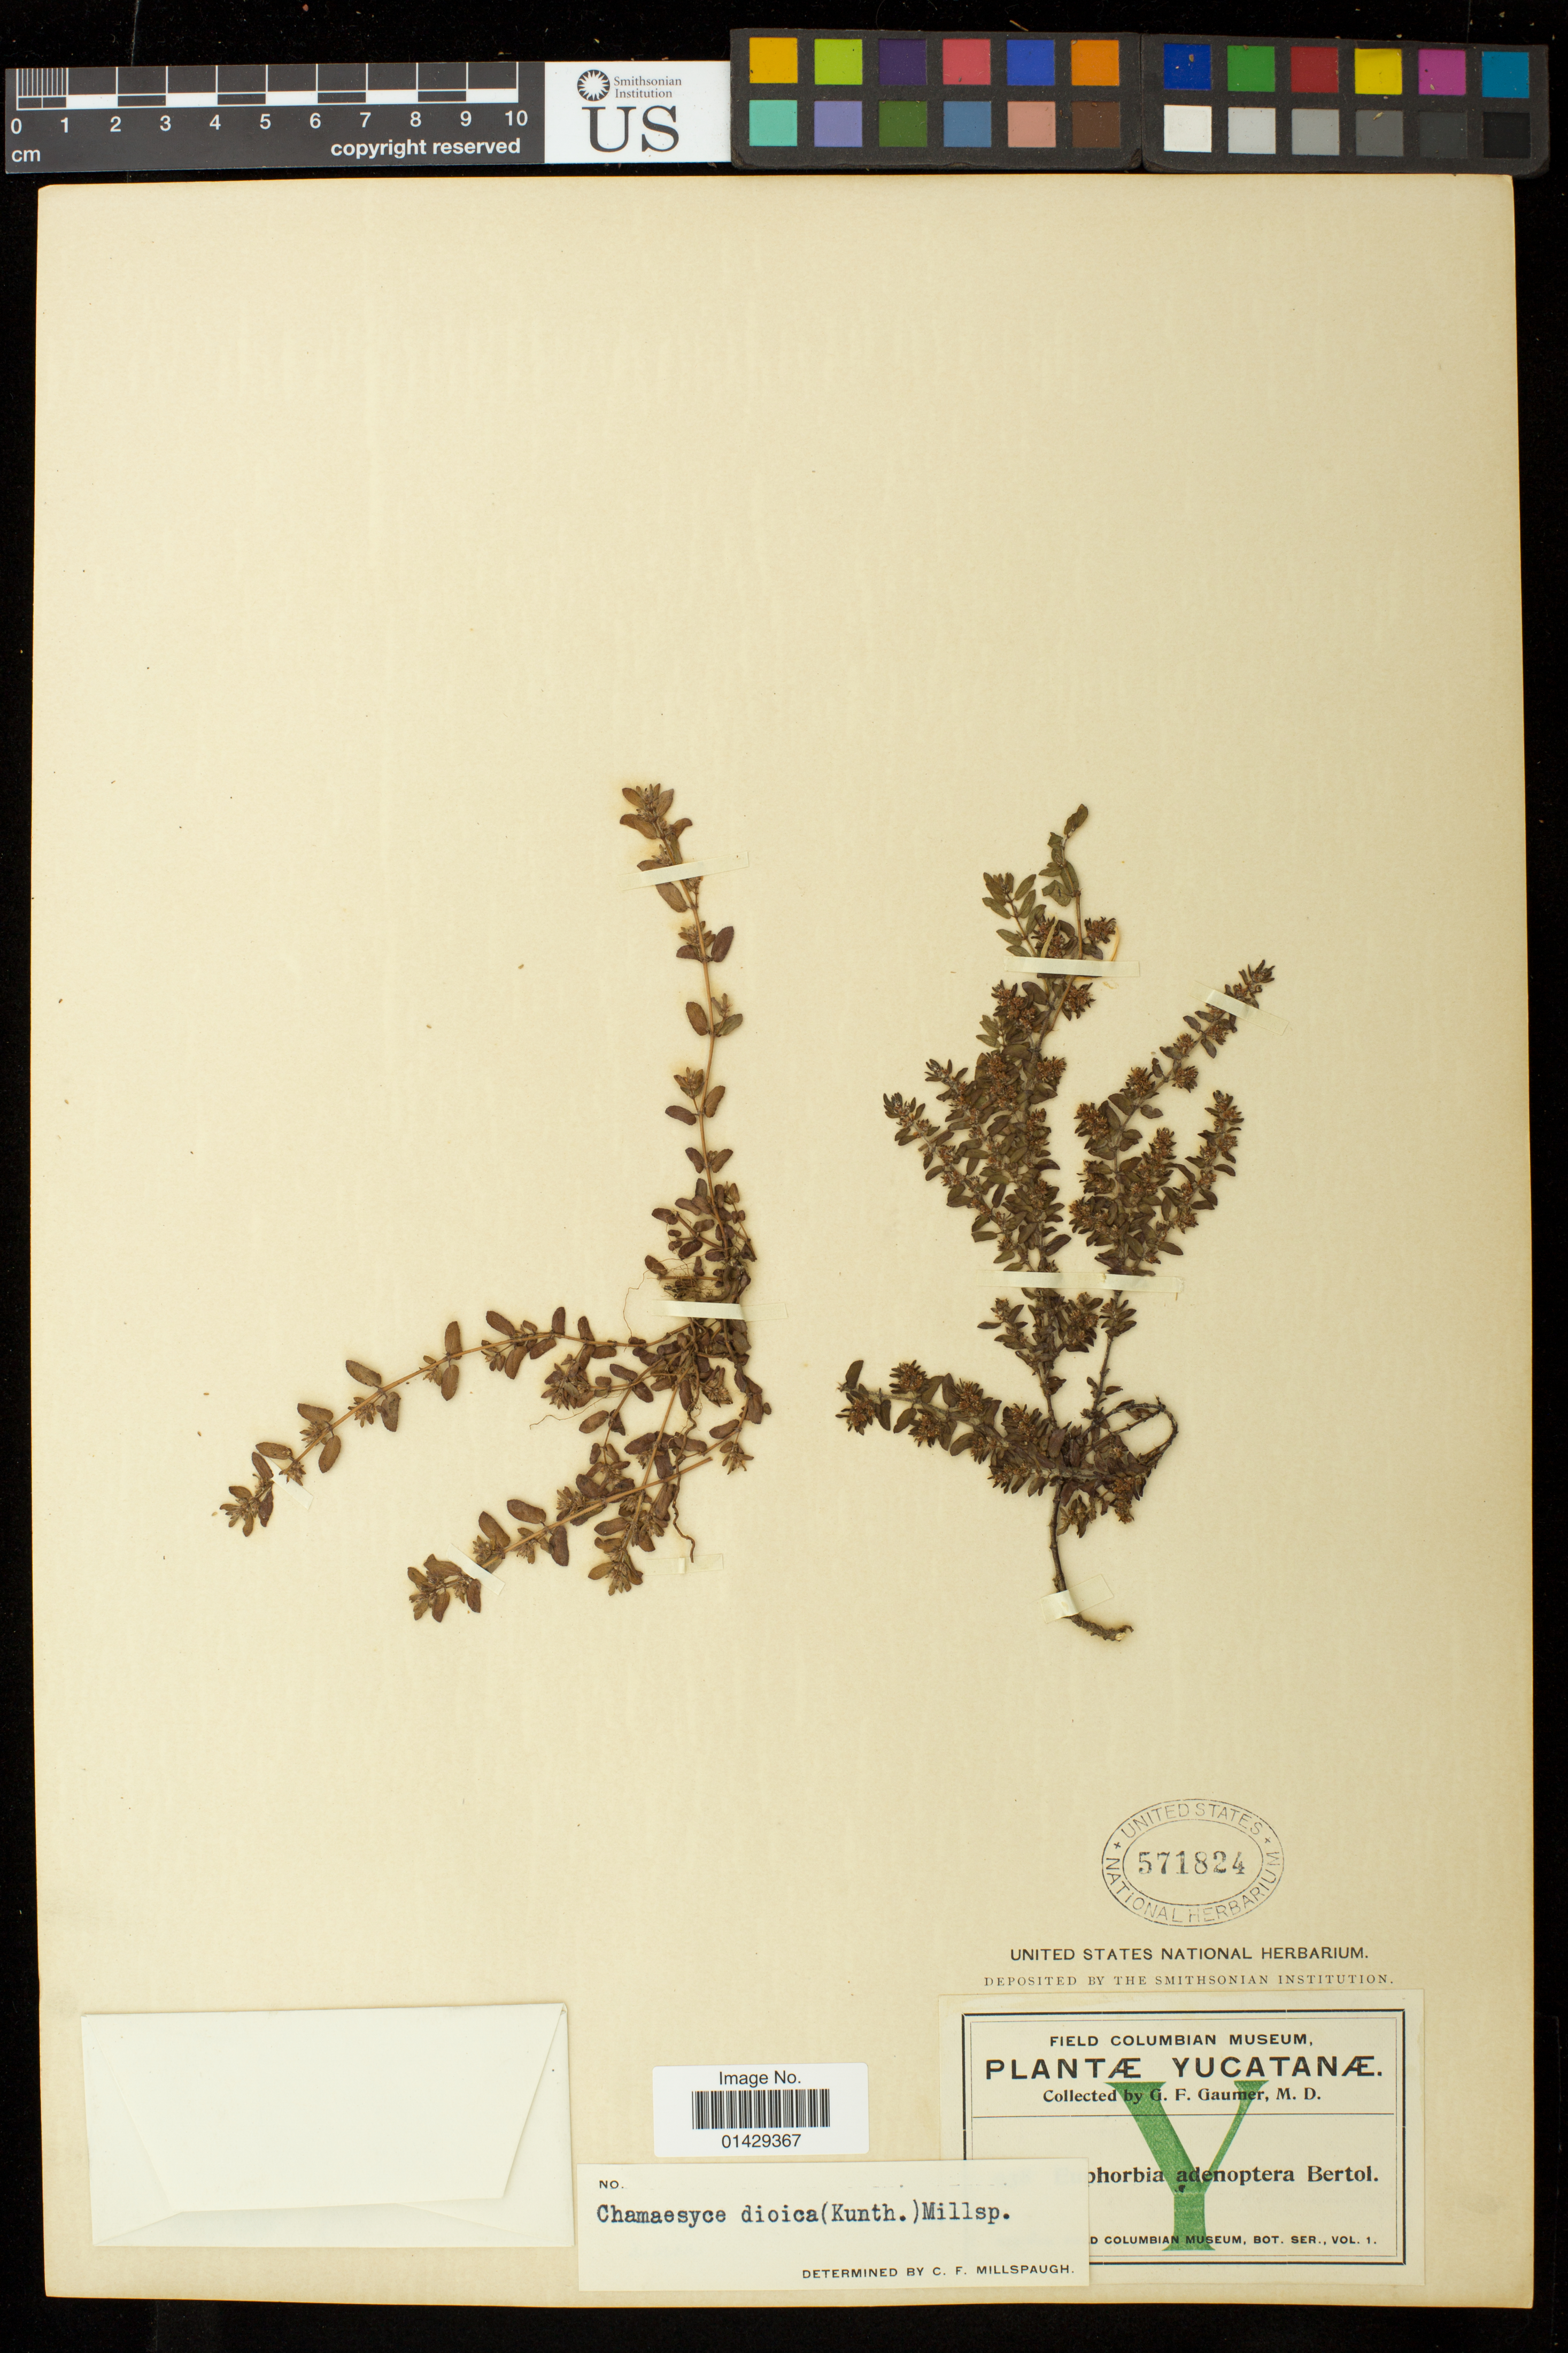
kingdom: Plantae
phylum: Tracheophyta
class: Magnoliopsida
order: Malpighiales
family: Euphorbiaceae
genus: Euphorbia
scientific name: Euphorbia dioeca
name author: Kunth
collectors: G. F. Gaumer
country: Mexico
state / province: Yucatán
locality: Yucatan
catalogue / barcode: US 571824